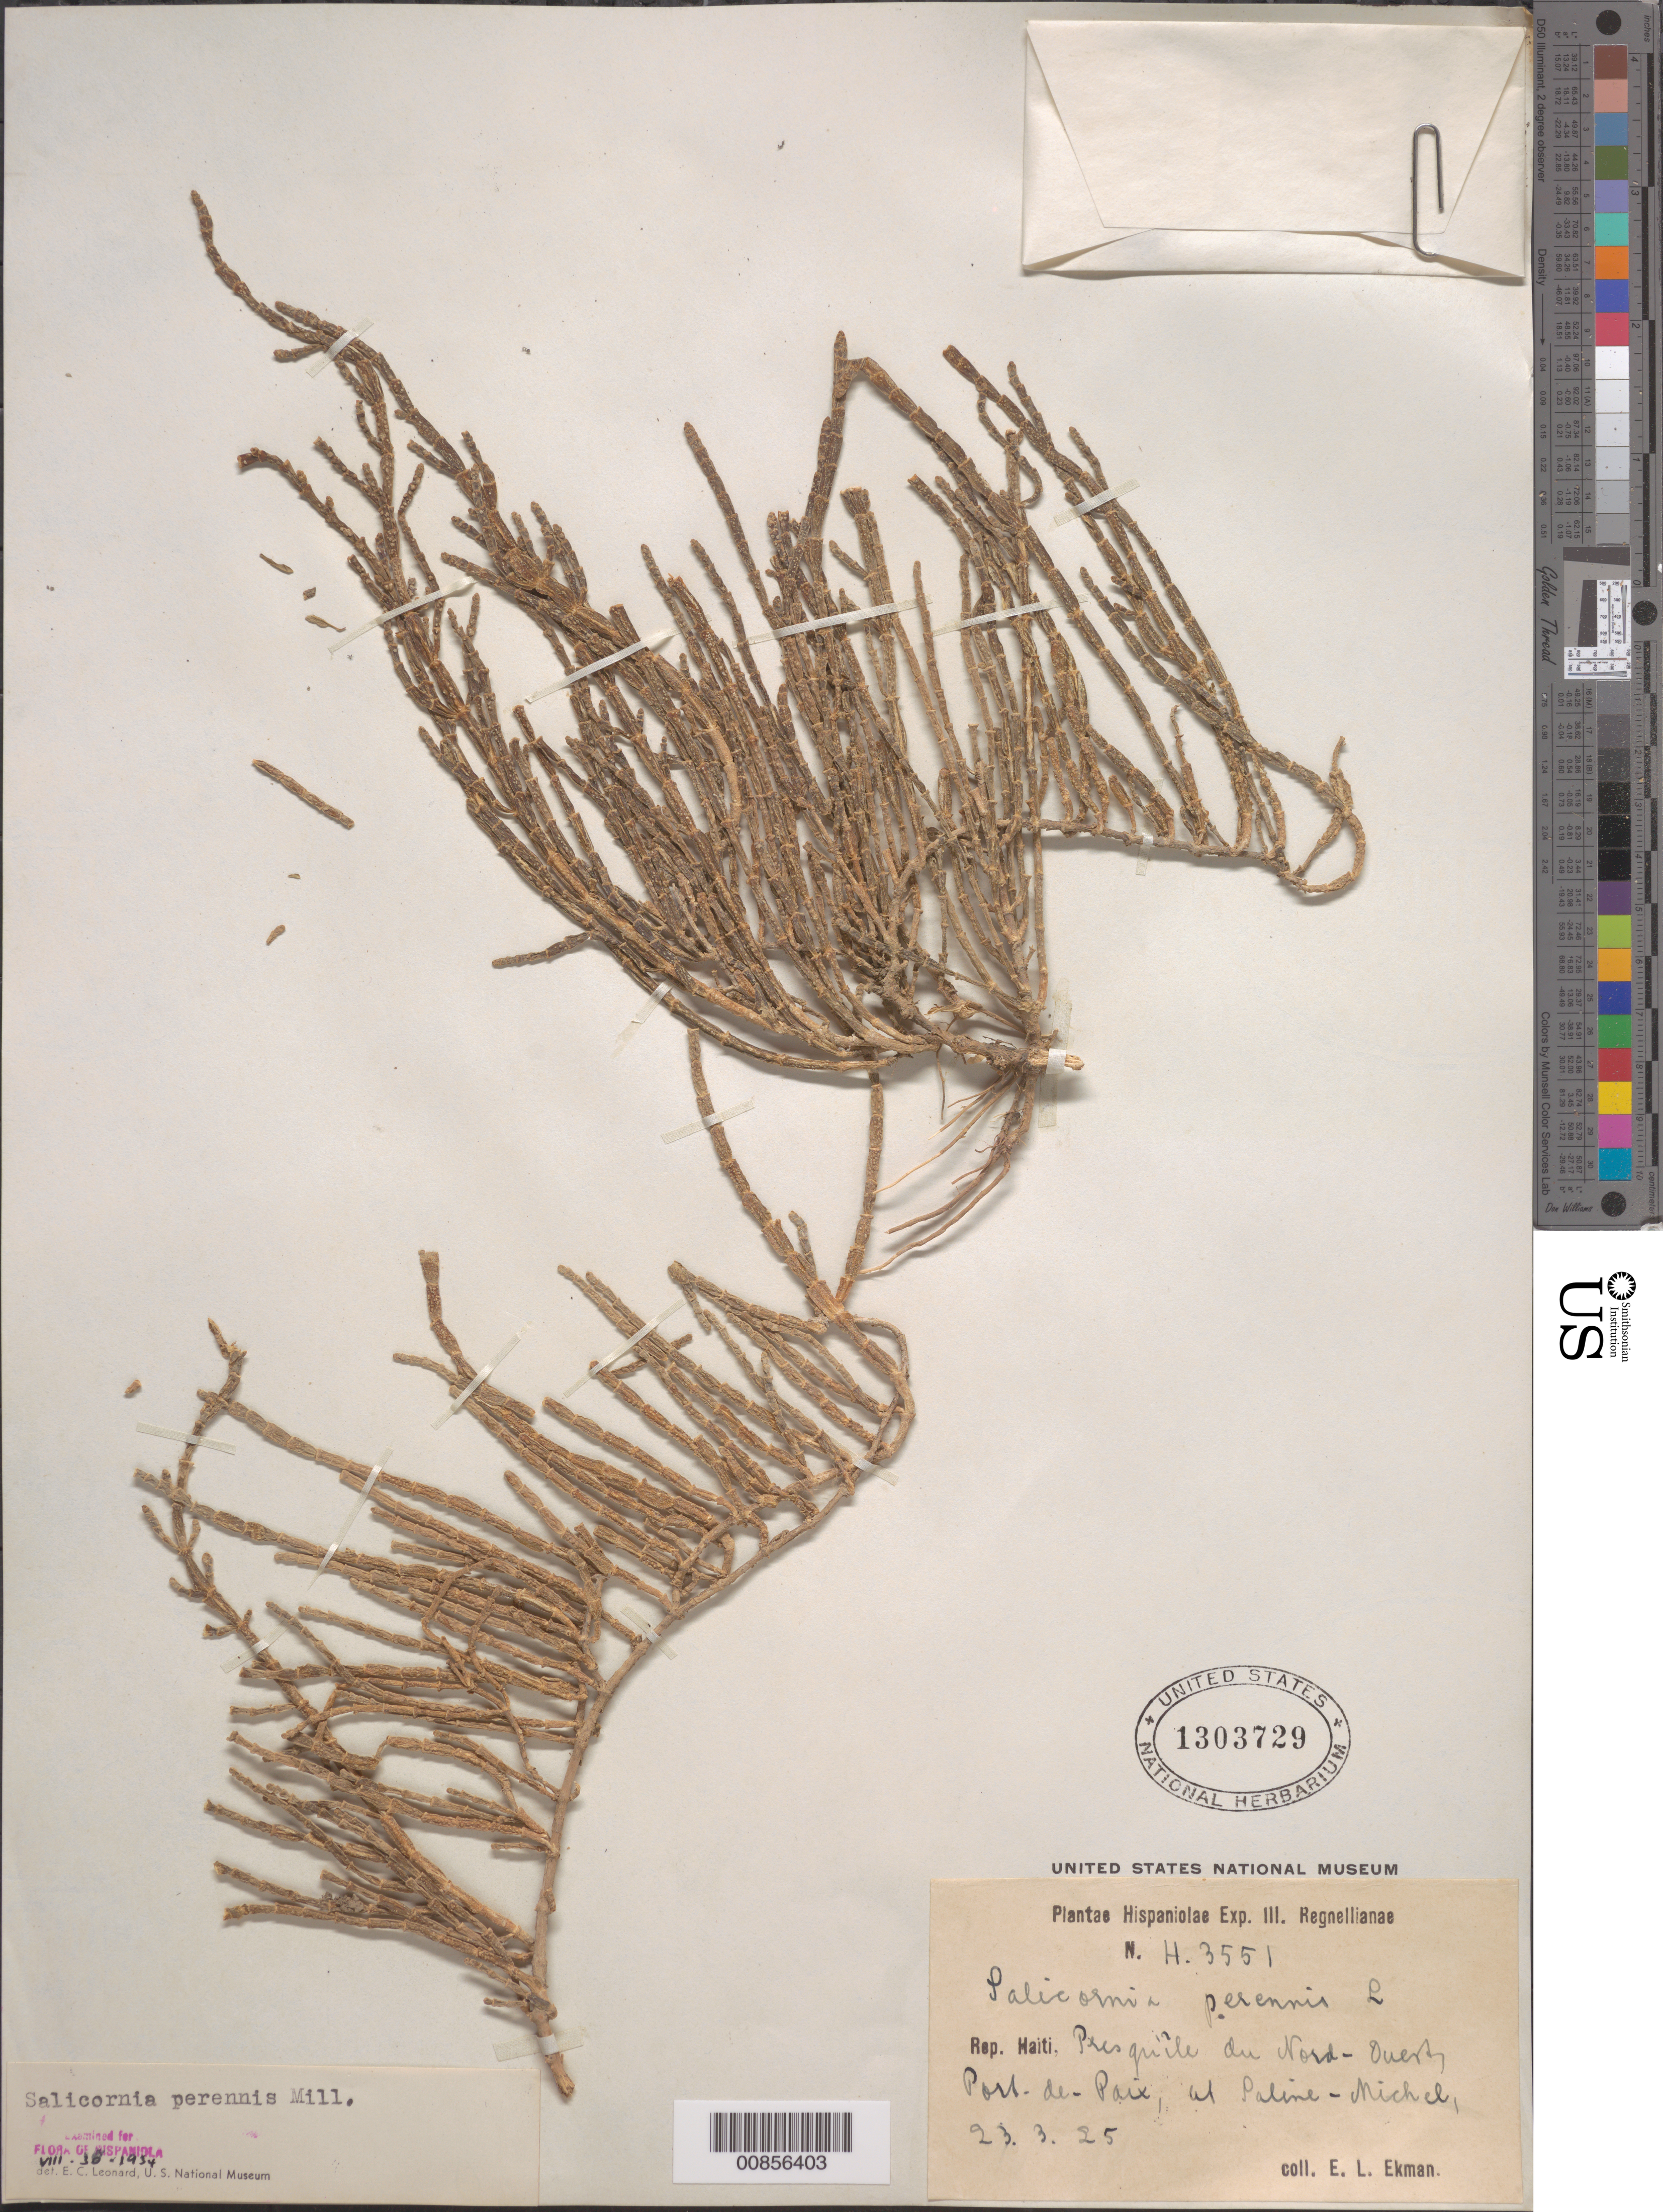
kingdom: Plantae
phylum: Tracheophyta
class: Magnoliopsida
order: Caryophyllales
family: Amaranthaceae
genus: Salicornia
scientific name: Salicornia perennis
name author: Mill.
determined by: Leonard, Emery C., (US)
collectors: E. L. Ekman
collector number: H 3551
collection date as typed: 23 Mar 1925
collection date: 1925-03-23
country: Haiti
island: Hispaniola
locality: Presqu'île du Nord-Ouest, Port-de-Paix, at Saline- Michel.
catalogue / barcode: US 1303729